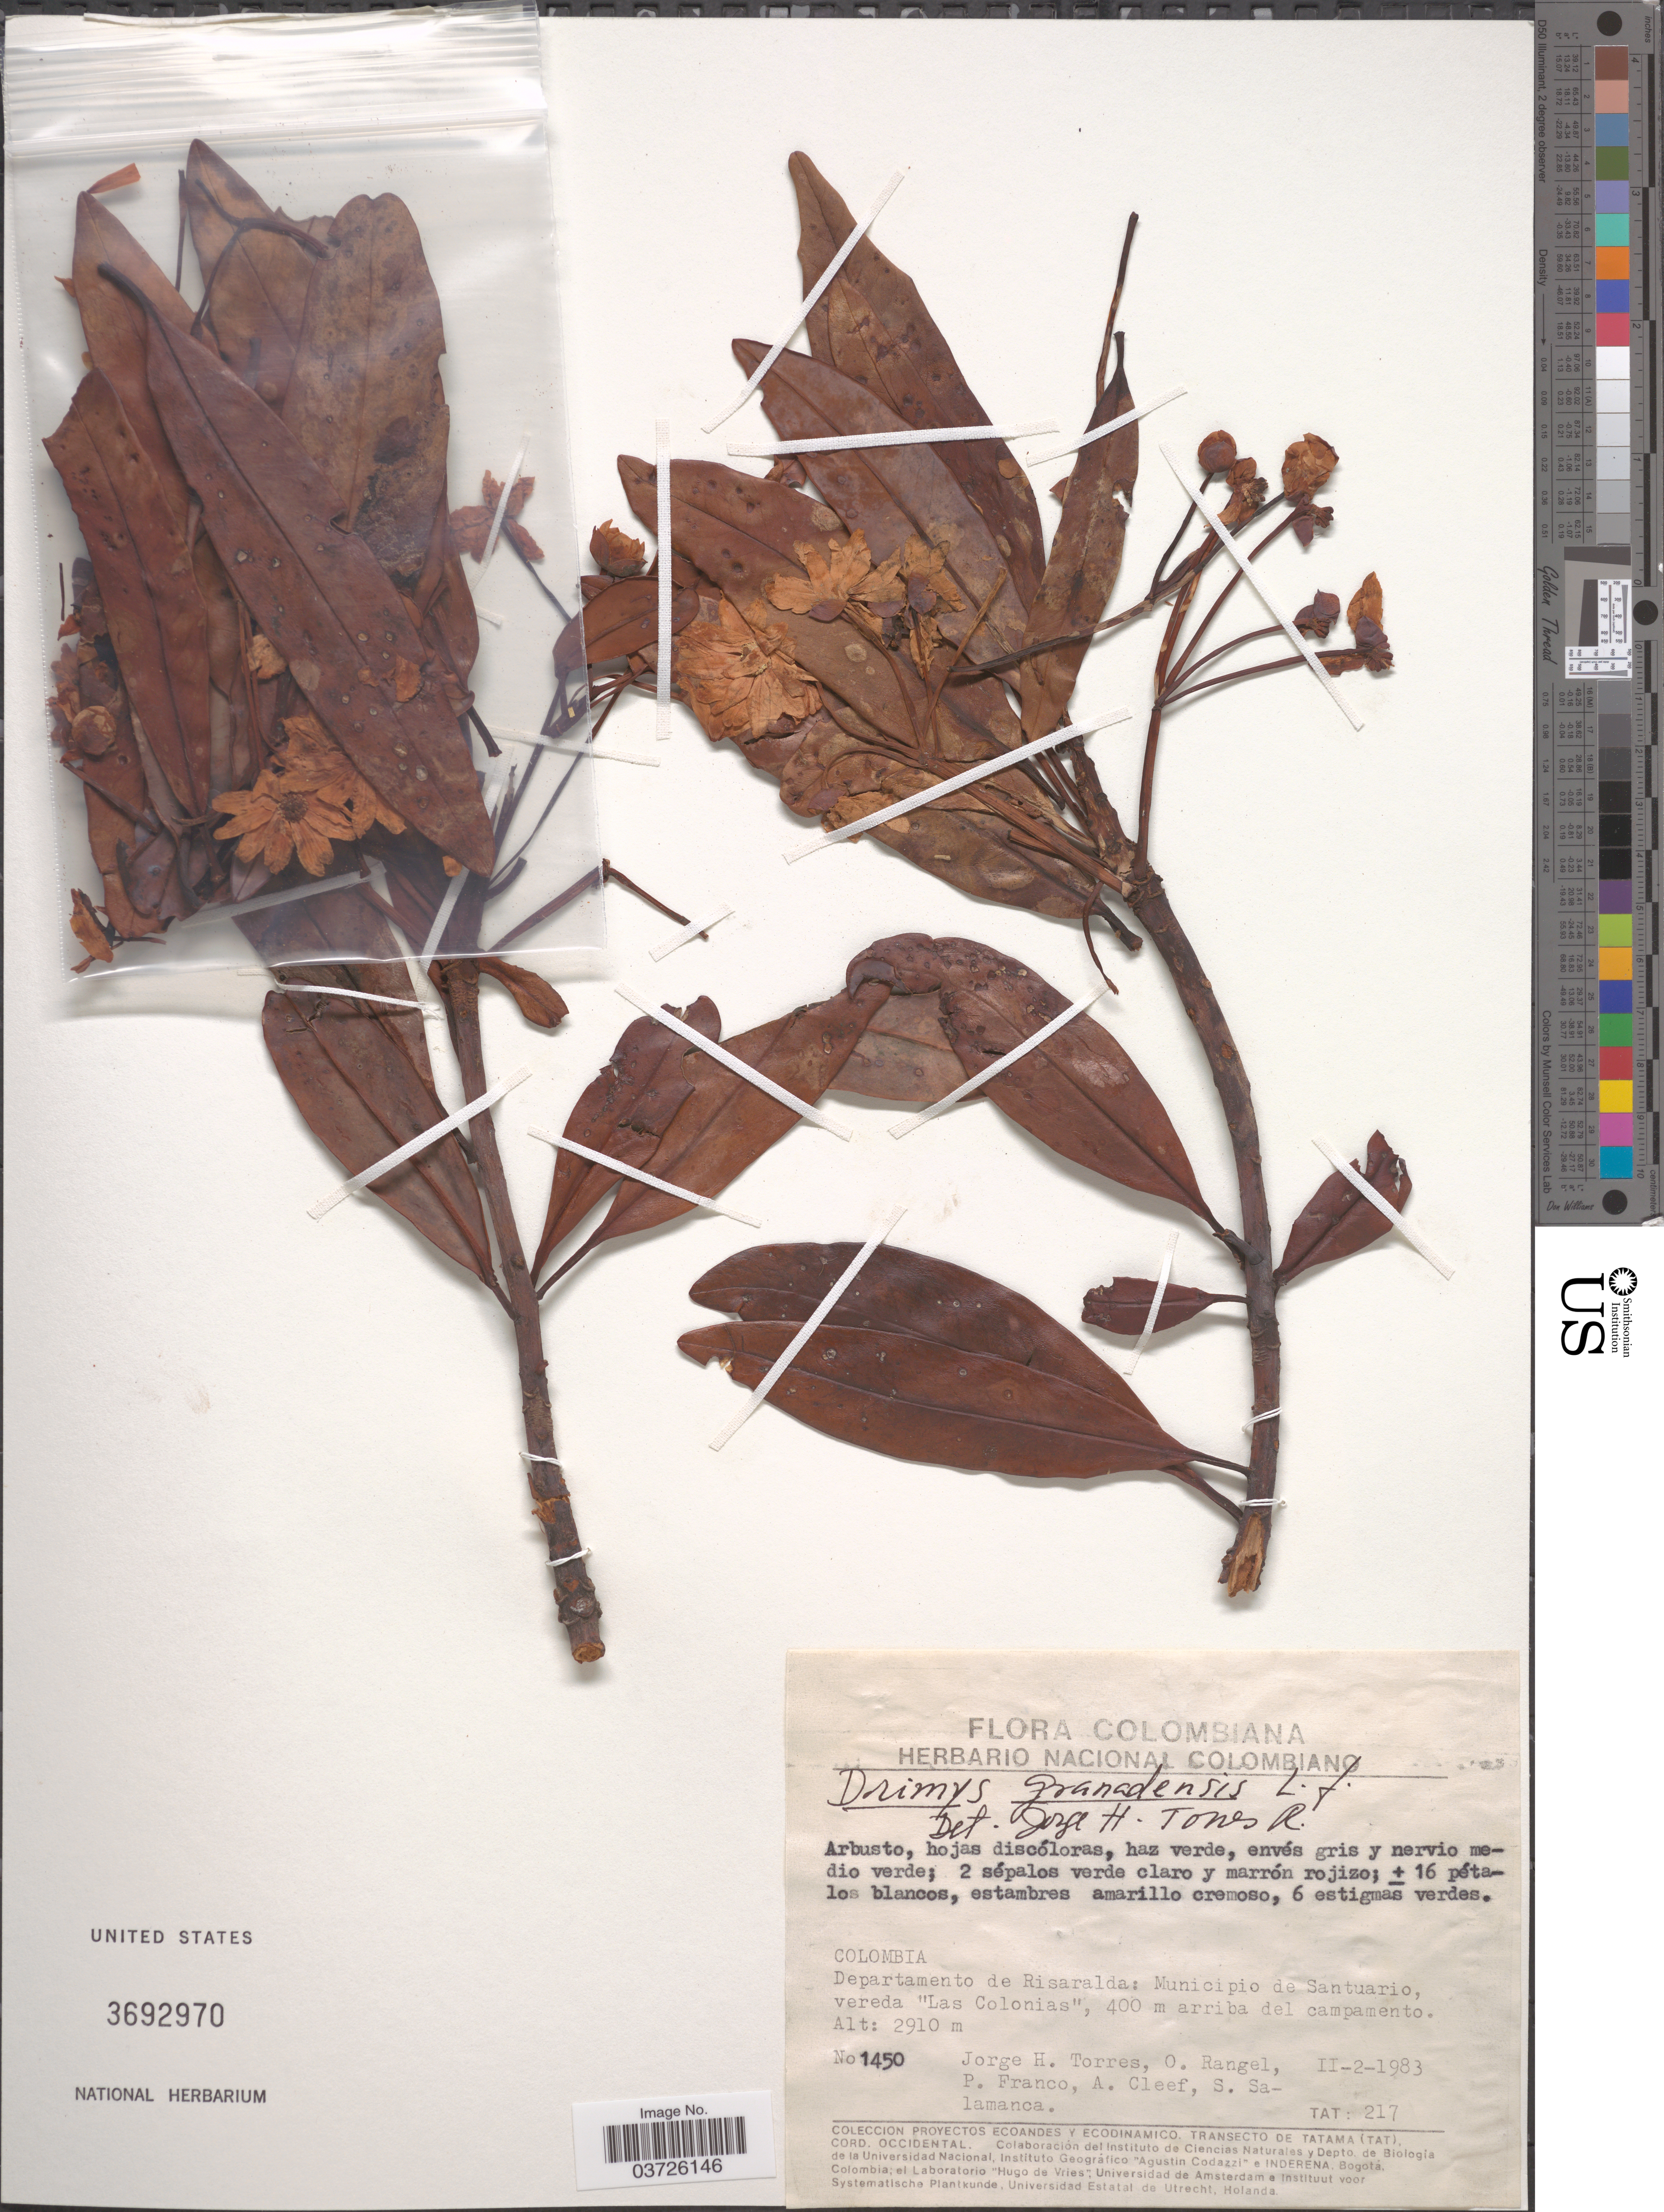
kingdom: Plantae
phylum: Tracheophyta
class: Magnoliopsida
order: Canellales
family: Winteraceae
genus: Drimys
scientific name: Drimys granadensis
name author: L. f.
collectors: J. H. Torres, O. Rangel, P. Franco, A. M. Cleef & S. Salamanca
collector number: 1450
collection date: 1983-02-02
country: Colombia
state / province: Risaralda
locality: Departamento de Risaralda: Municipio de Santuario, vereda "Las Colonias", 400 m arriba del campamento.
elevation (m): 2910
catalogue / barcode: US 3692970